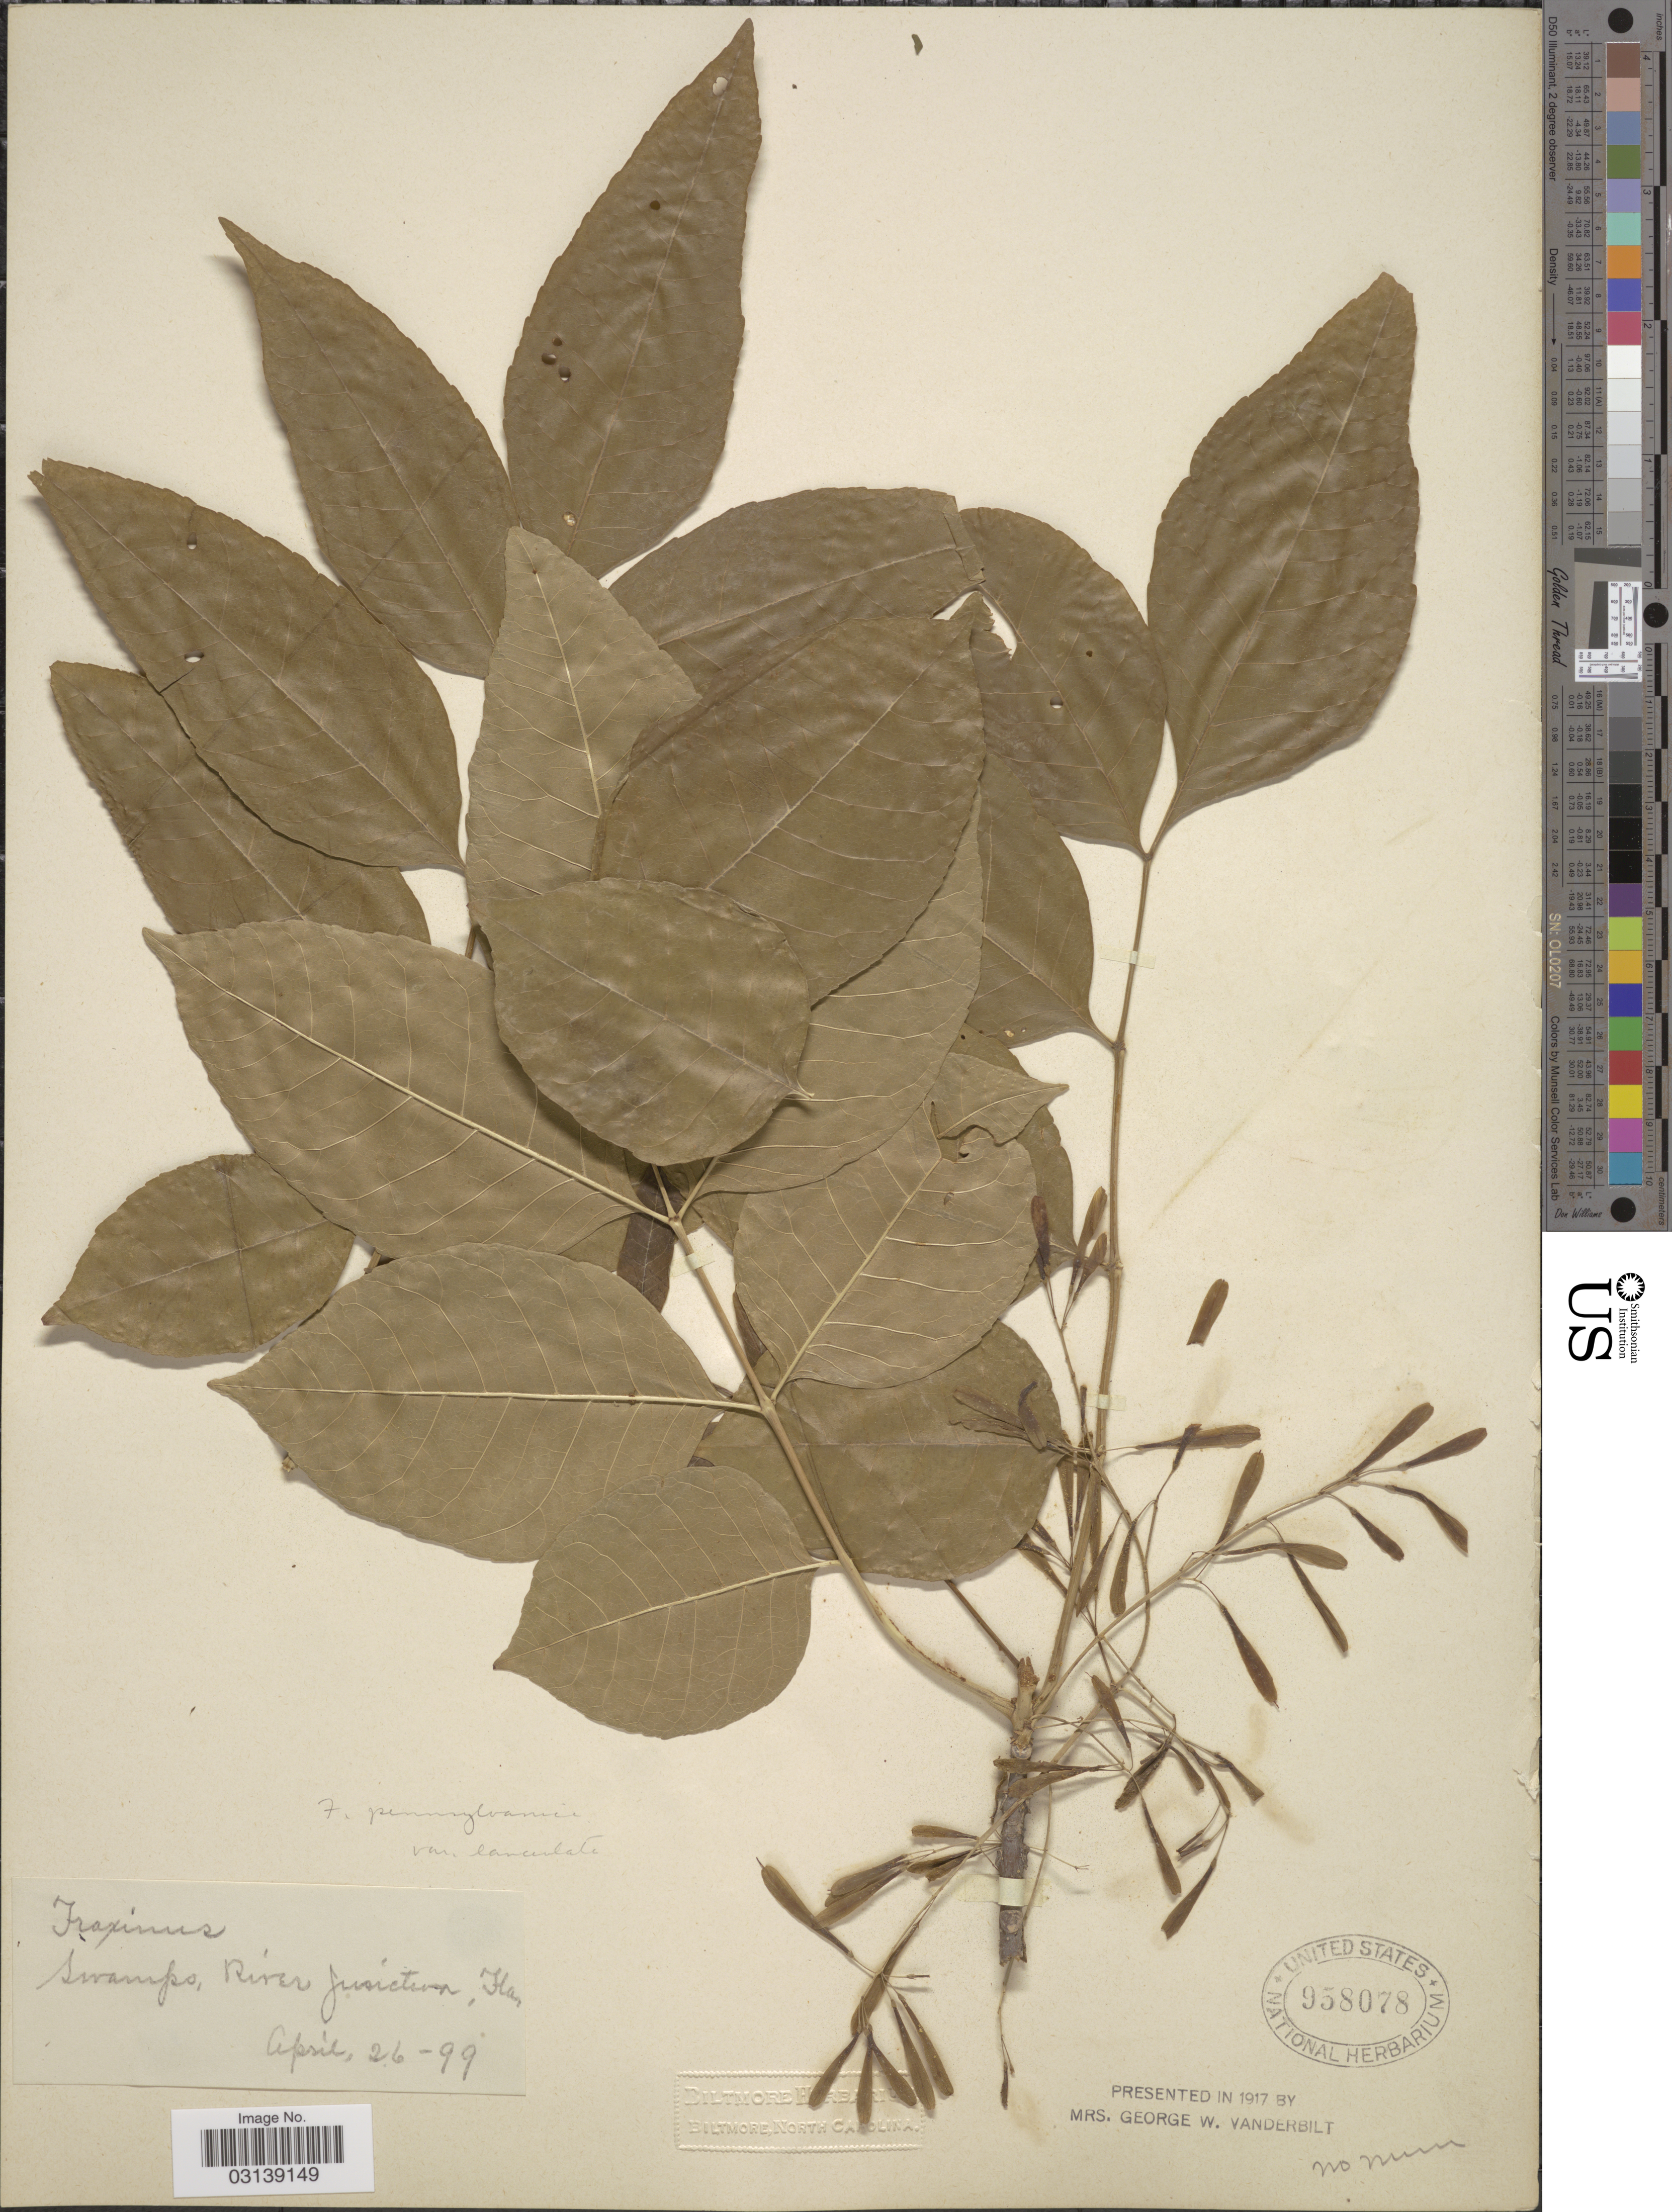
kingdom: Plantae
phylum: Tracheophyta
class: Magnoliopsida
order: Lamiales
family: Oleaceae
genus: Fraxinus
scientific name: Fraxinus pennsylvanica var. lanceolata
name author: Sarg.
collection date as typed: Transcribed d/m/y: 26/4/99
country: United States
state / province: Florida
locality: Swamps, River Junction.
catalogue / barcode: US 958078